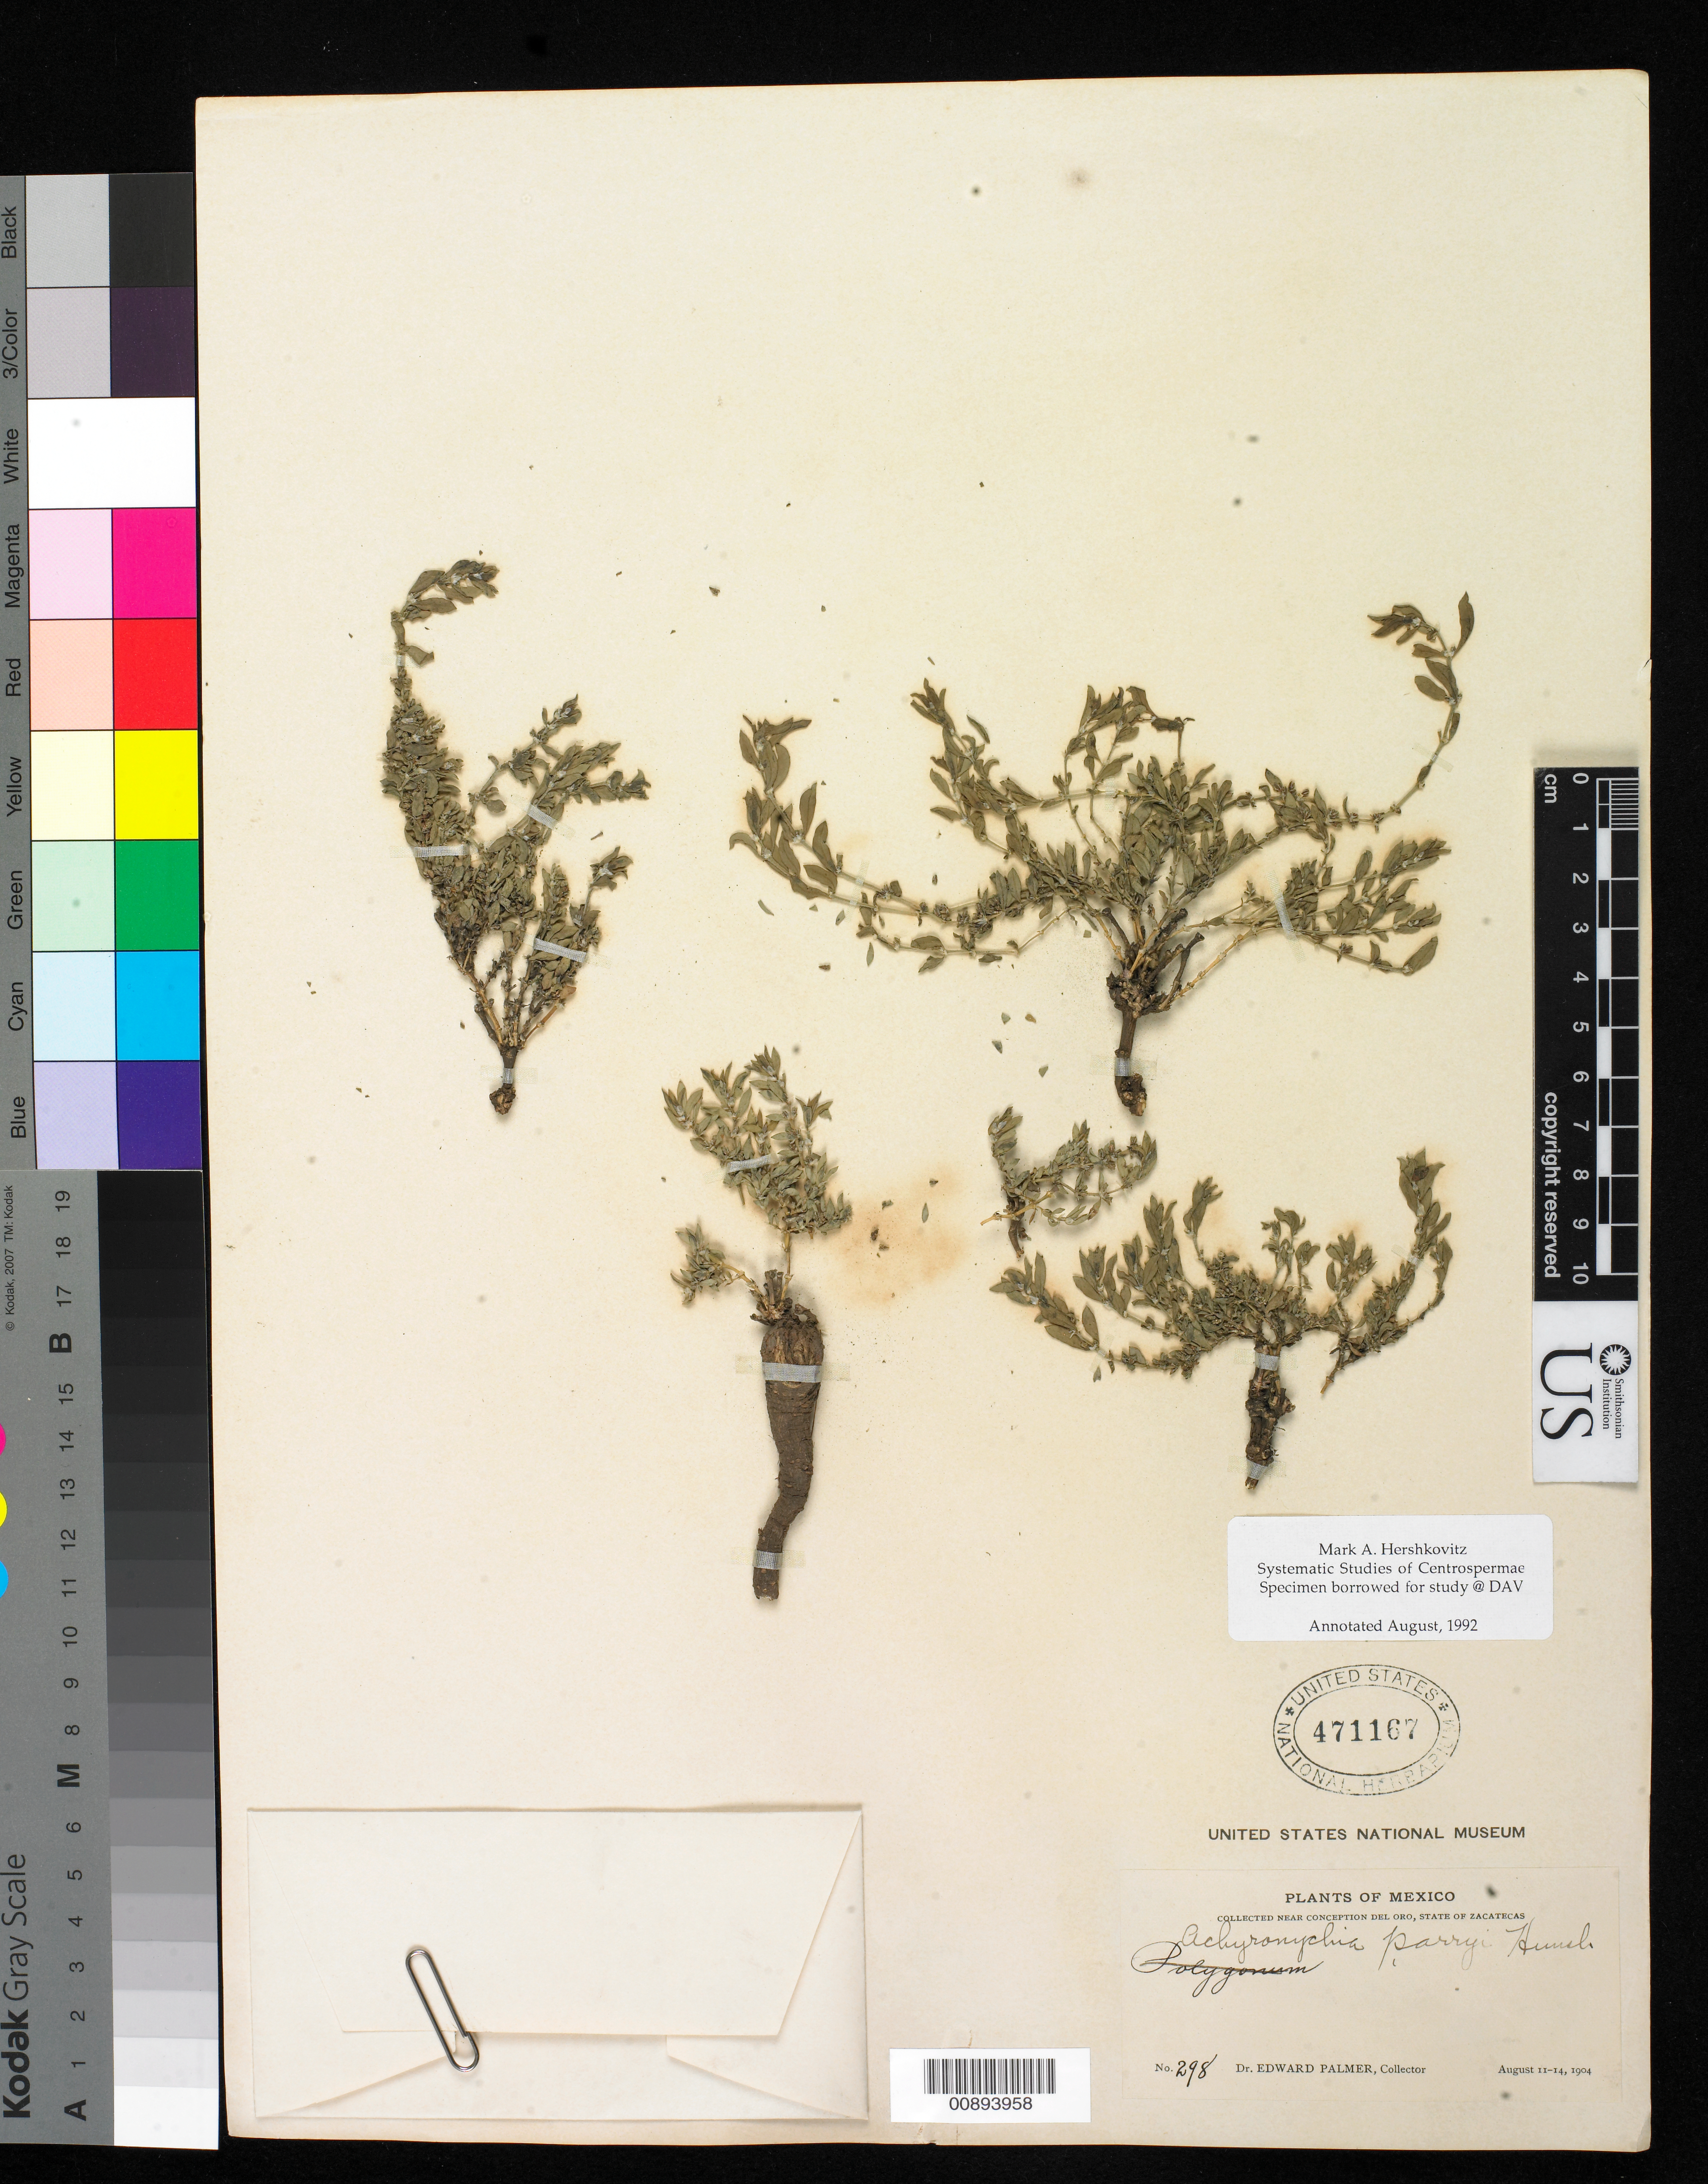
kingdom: Plantae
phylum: Tracheophyta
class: Magnoliopsida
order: Caryophyllales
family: Caryophyllaceae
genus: Achyronychia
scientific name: Achyronychia parryi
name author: Hemsl.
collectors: E. Palmer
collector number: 298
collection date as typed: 11 Aug 1904 to 14 Aug 1904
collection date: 1904-08-11/1904-08-14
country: Mexico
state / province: Zacatecas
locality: Near Concepción del Oro, Zacatecas.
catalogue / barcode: US 471167